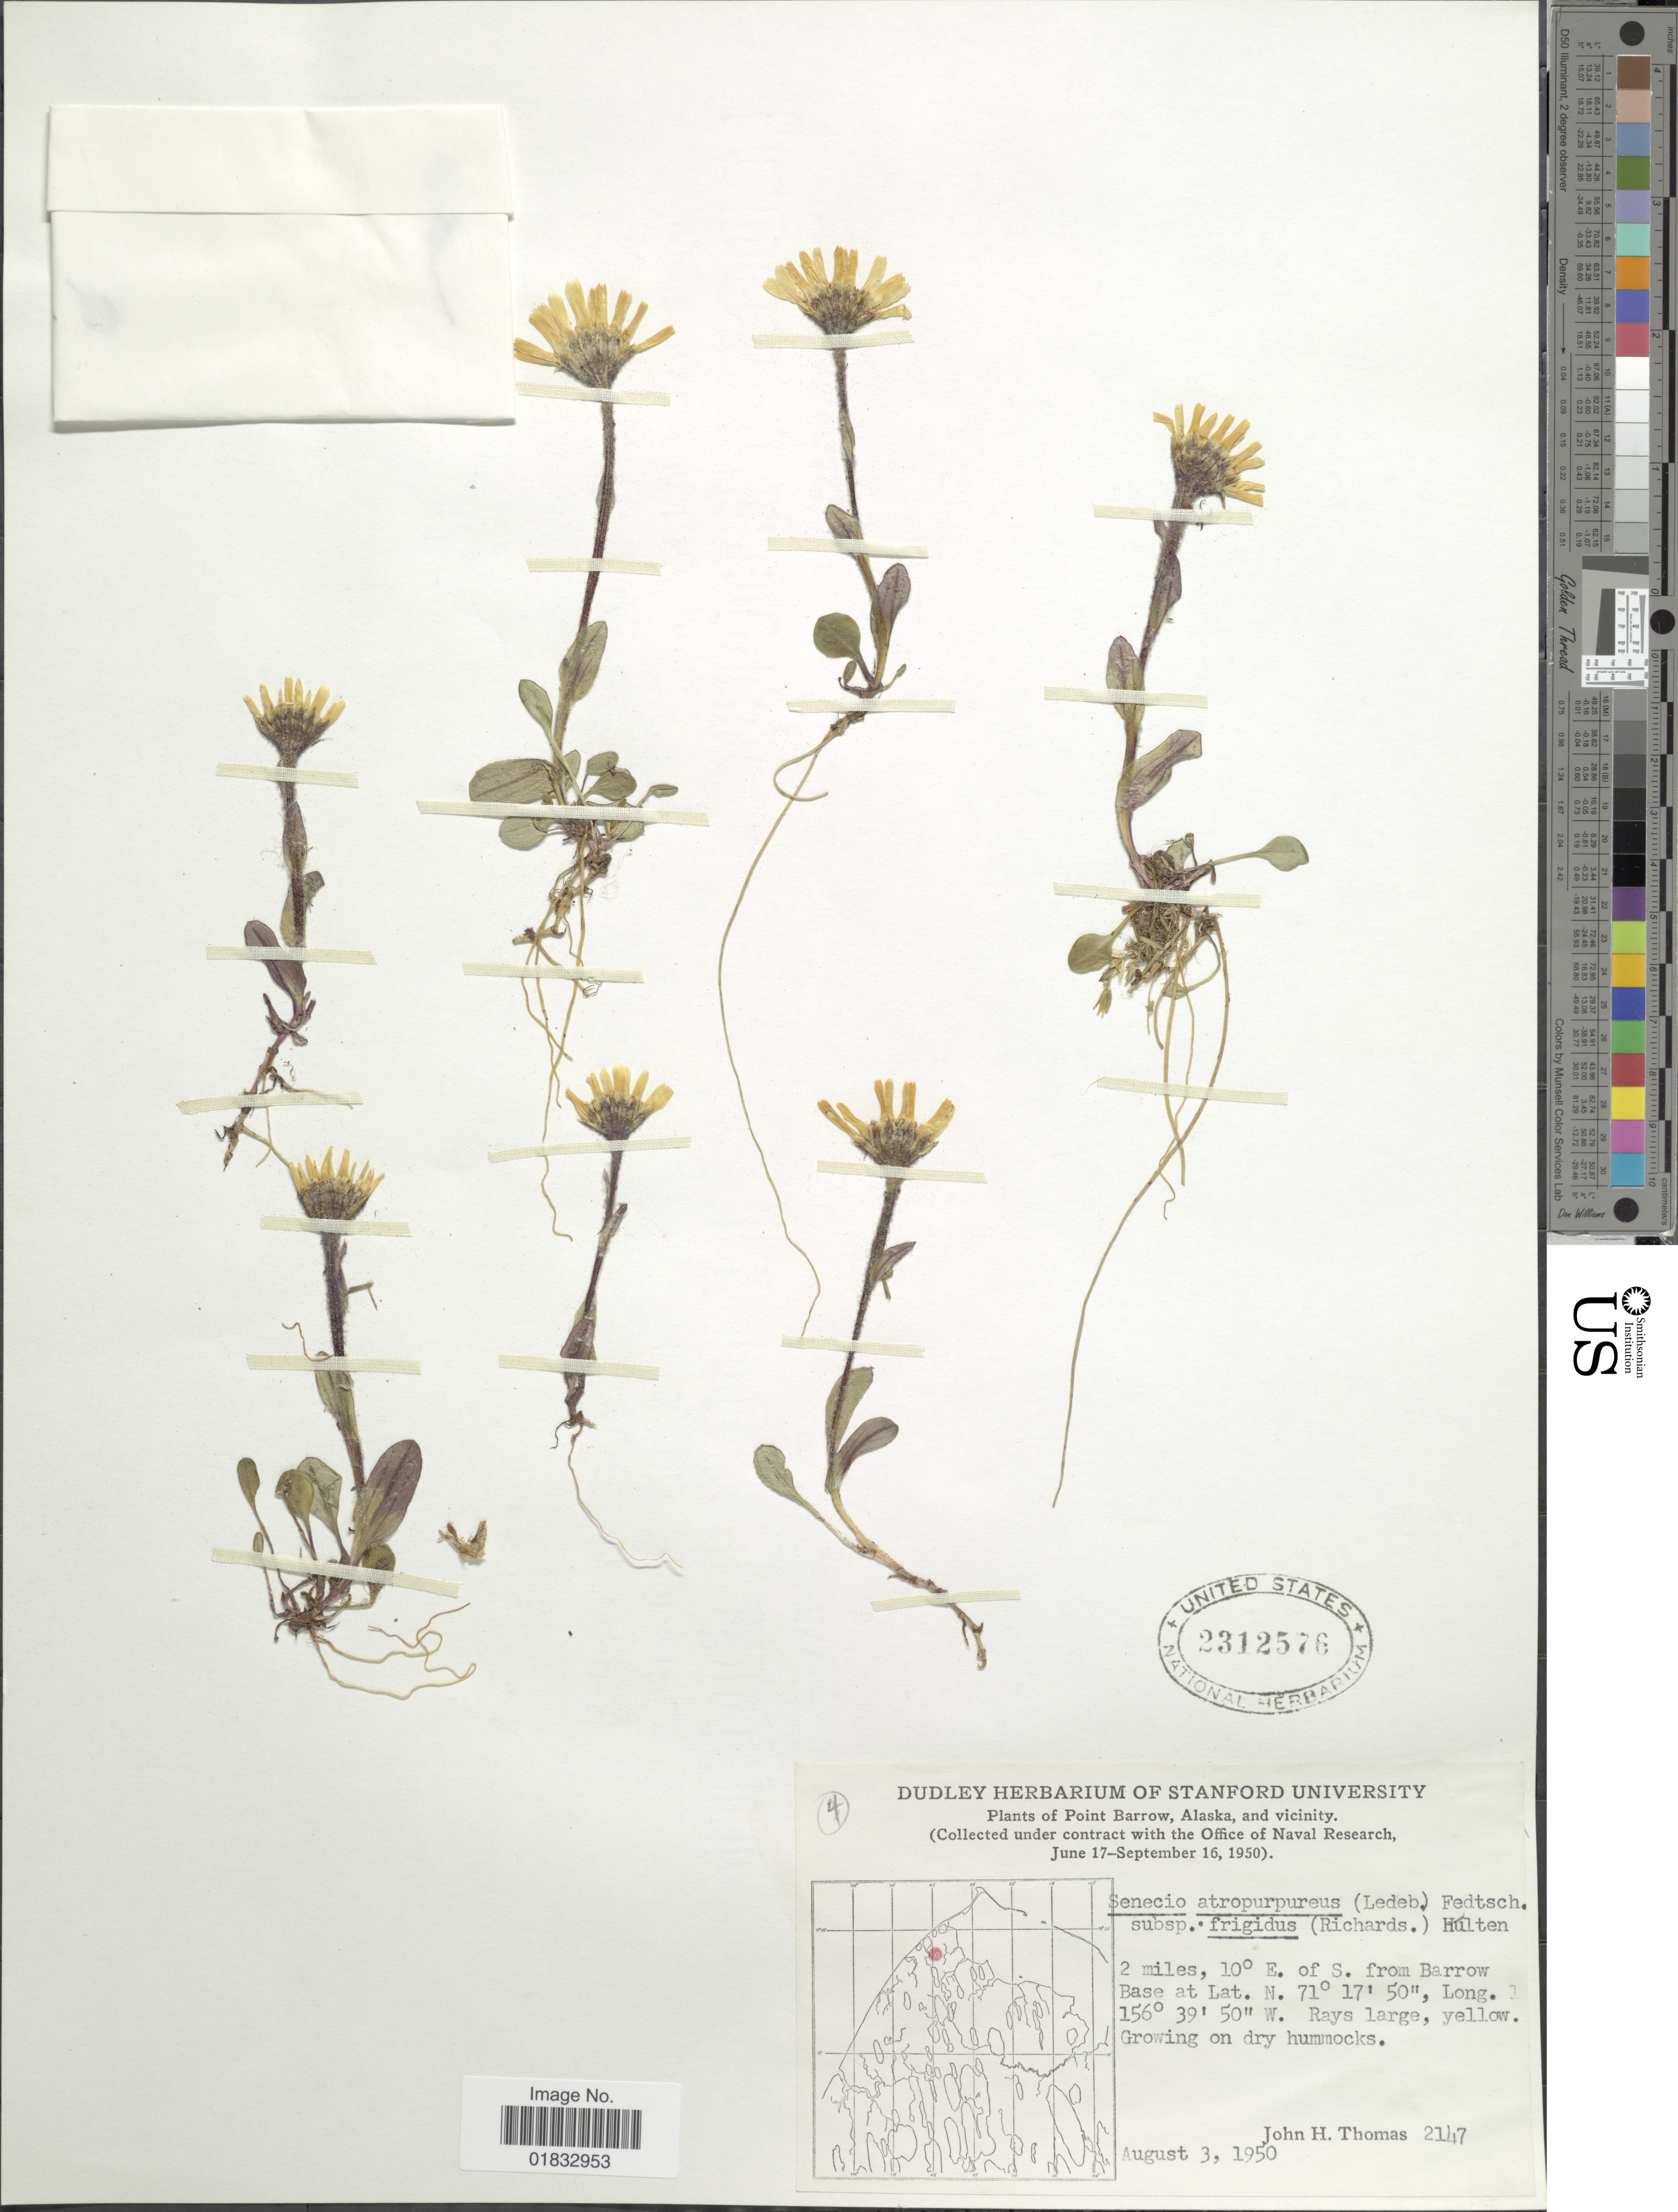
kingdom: Plantae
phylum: Tracheophyta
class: Magnoliopsida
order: Asterales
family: Asteraceae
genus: Tephroseris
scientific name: Tephroseris frigida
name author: (Richardson) Holub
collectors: J. H. Thomas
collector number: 2147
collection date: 1950-08-03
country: United States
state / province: Alaska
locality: Point Barrow, Alaska, and vicinity, 2 miles, 10° E. of S. from Barrow Base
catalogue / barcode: US 2312576